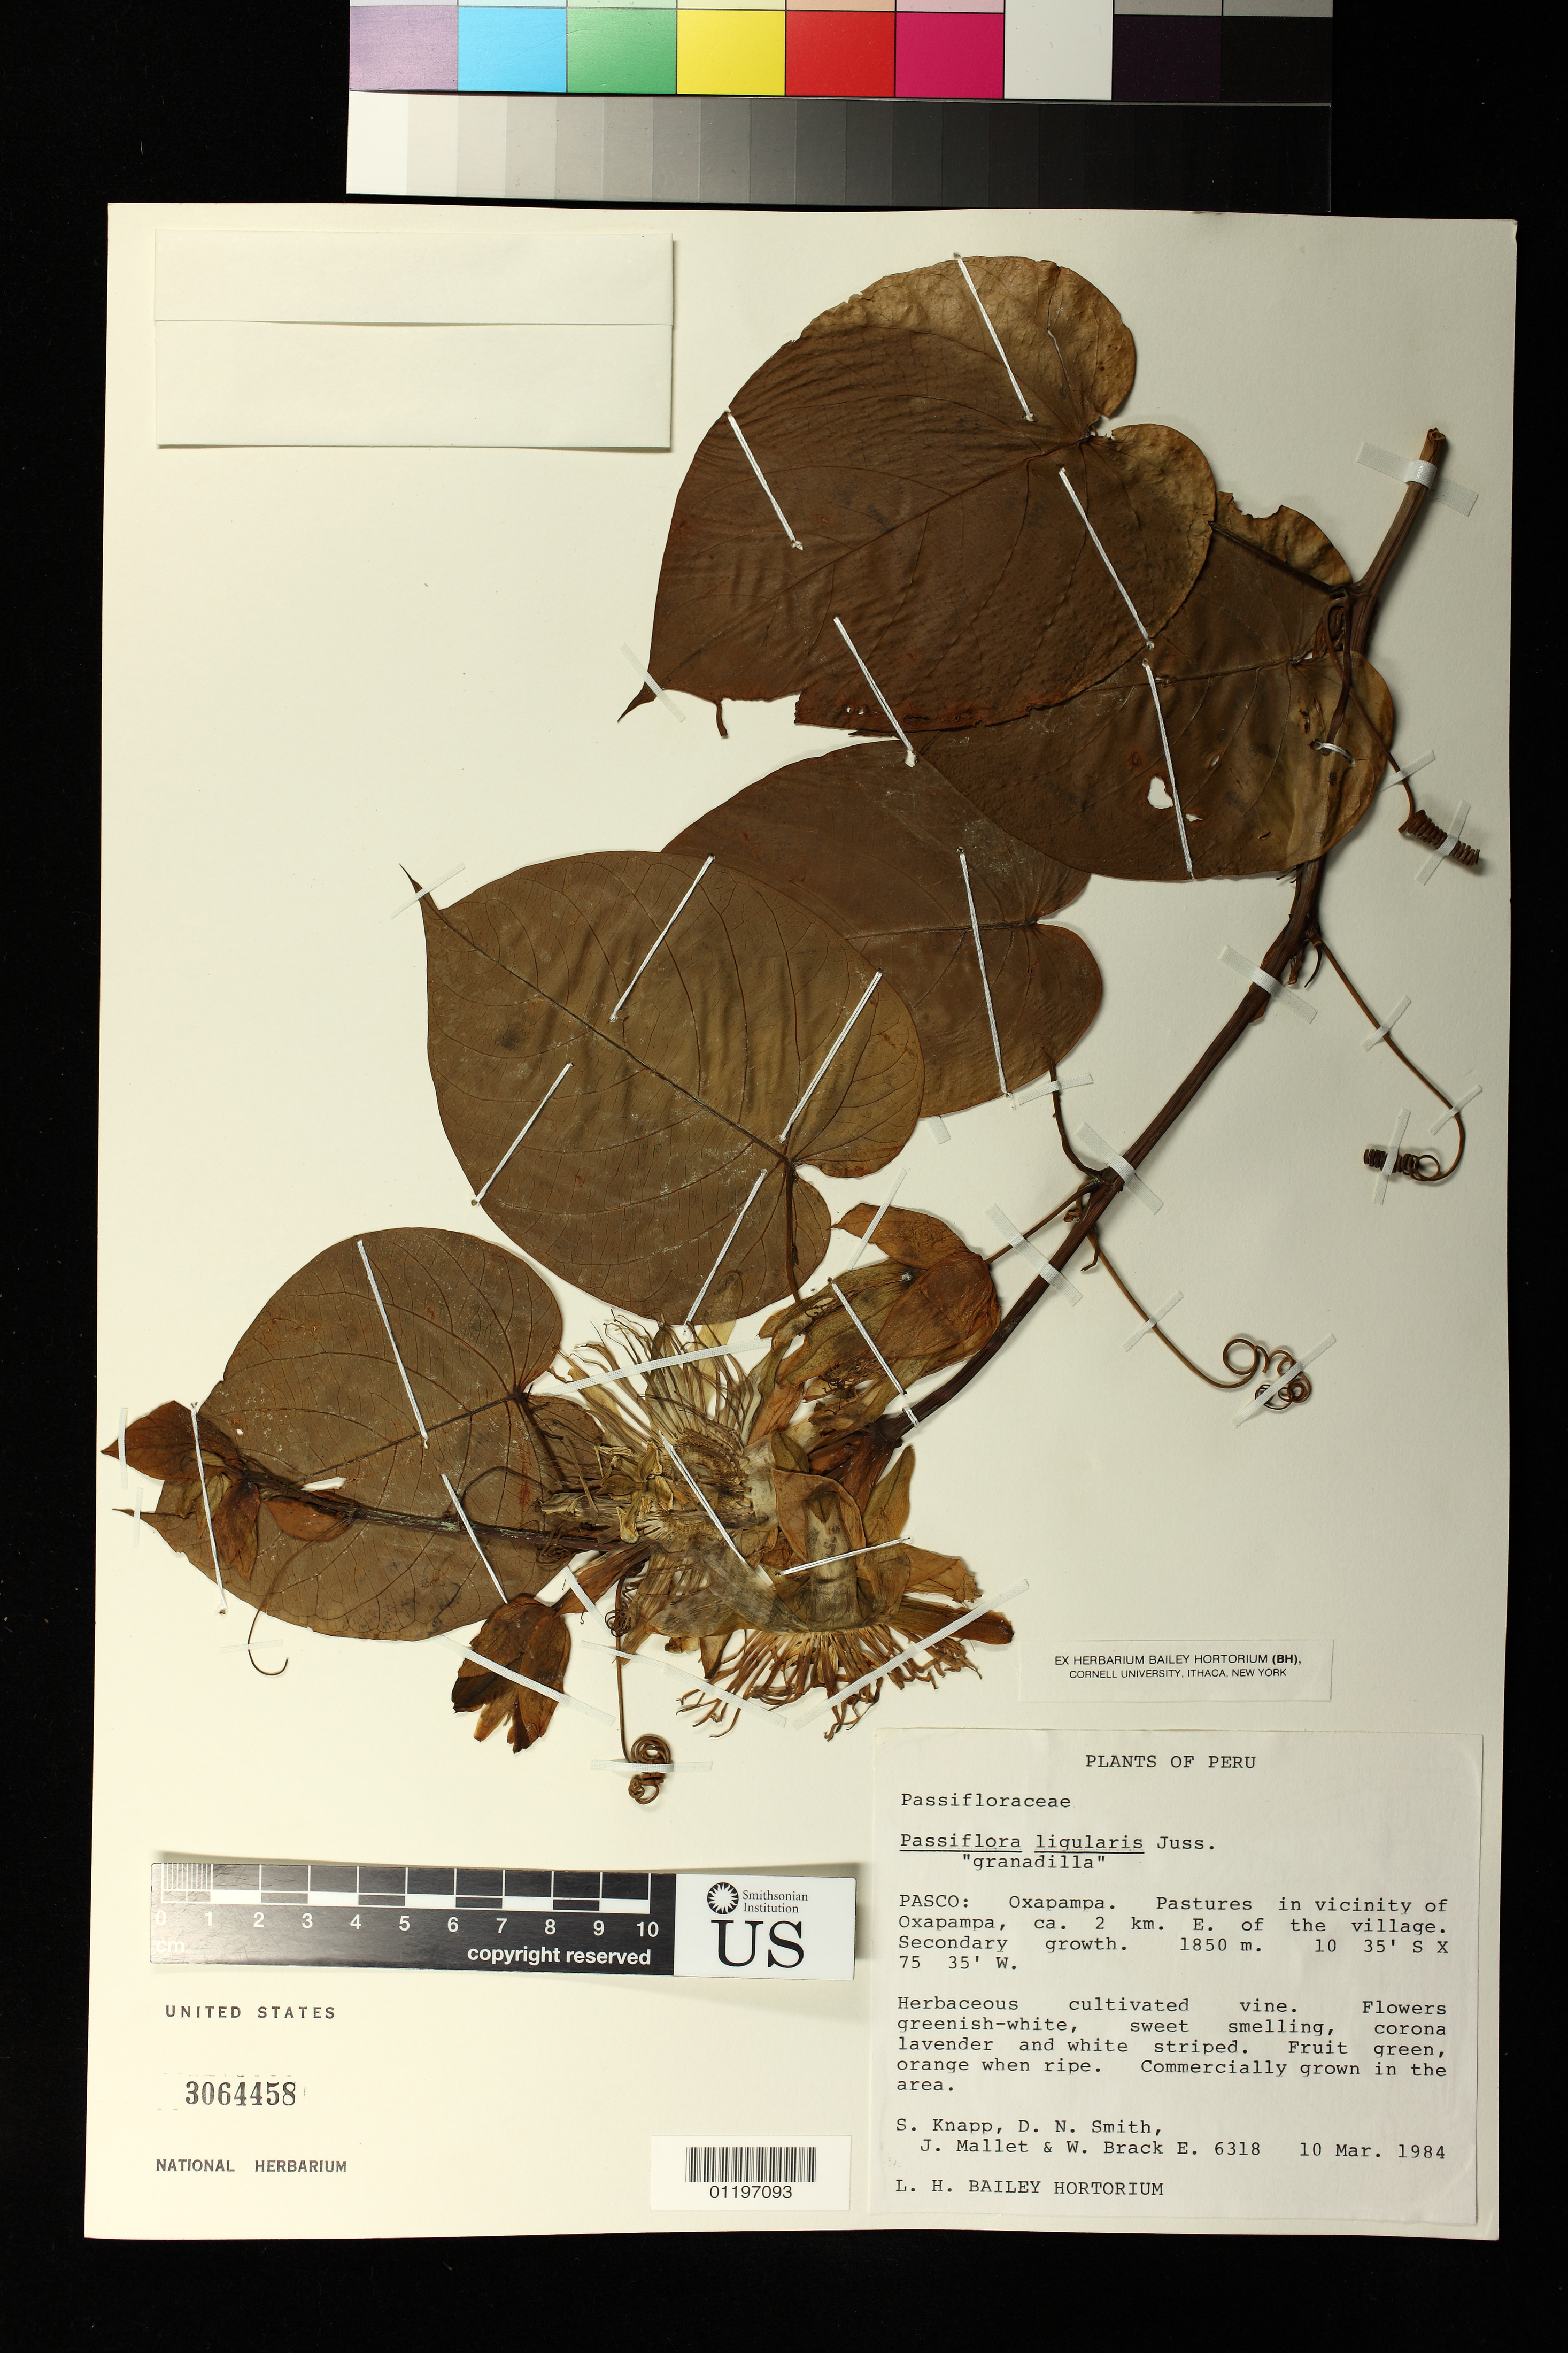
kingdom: Plantae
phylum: Tracheophyta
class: Magnoliopsida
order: Malpighiales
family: Passifloraceae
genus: Passiflora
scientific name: Passiflora ligularis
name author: Juss.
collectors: S. Knapp, D. Smith, J. Mallet & W. Brack-Egg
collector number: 6318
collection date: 1984-03-10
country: Peru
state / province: Pasco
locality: Oxapampa. Pastures in vicinity of Oxapampa, ca. 2 km. E. of the village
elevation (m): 1850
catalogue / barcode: US 3064458